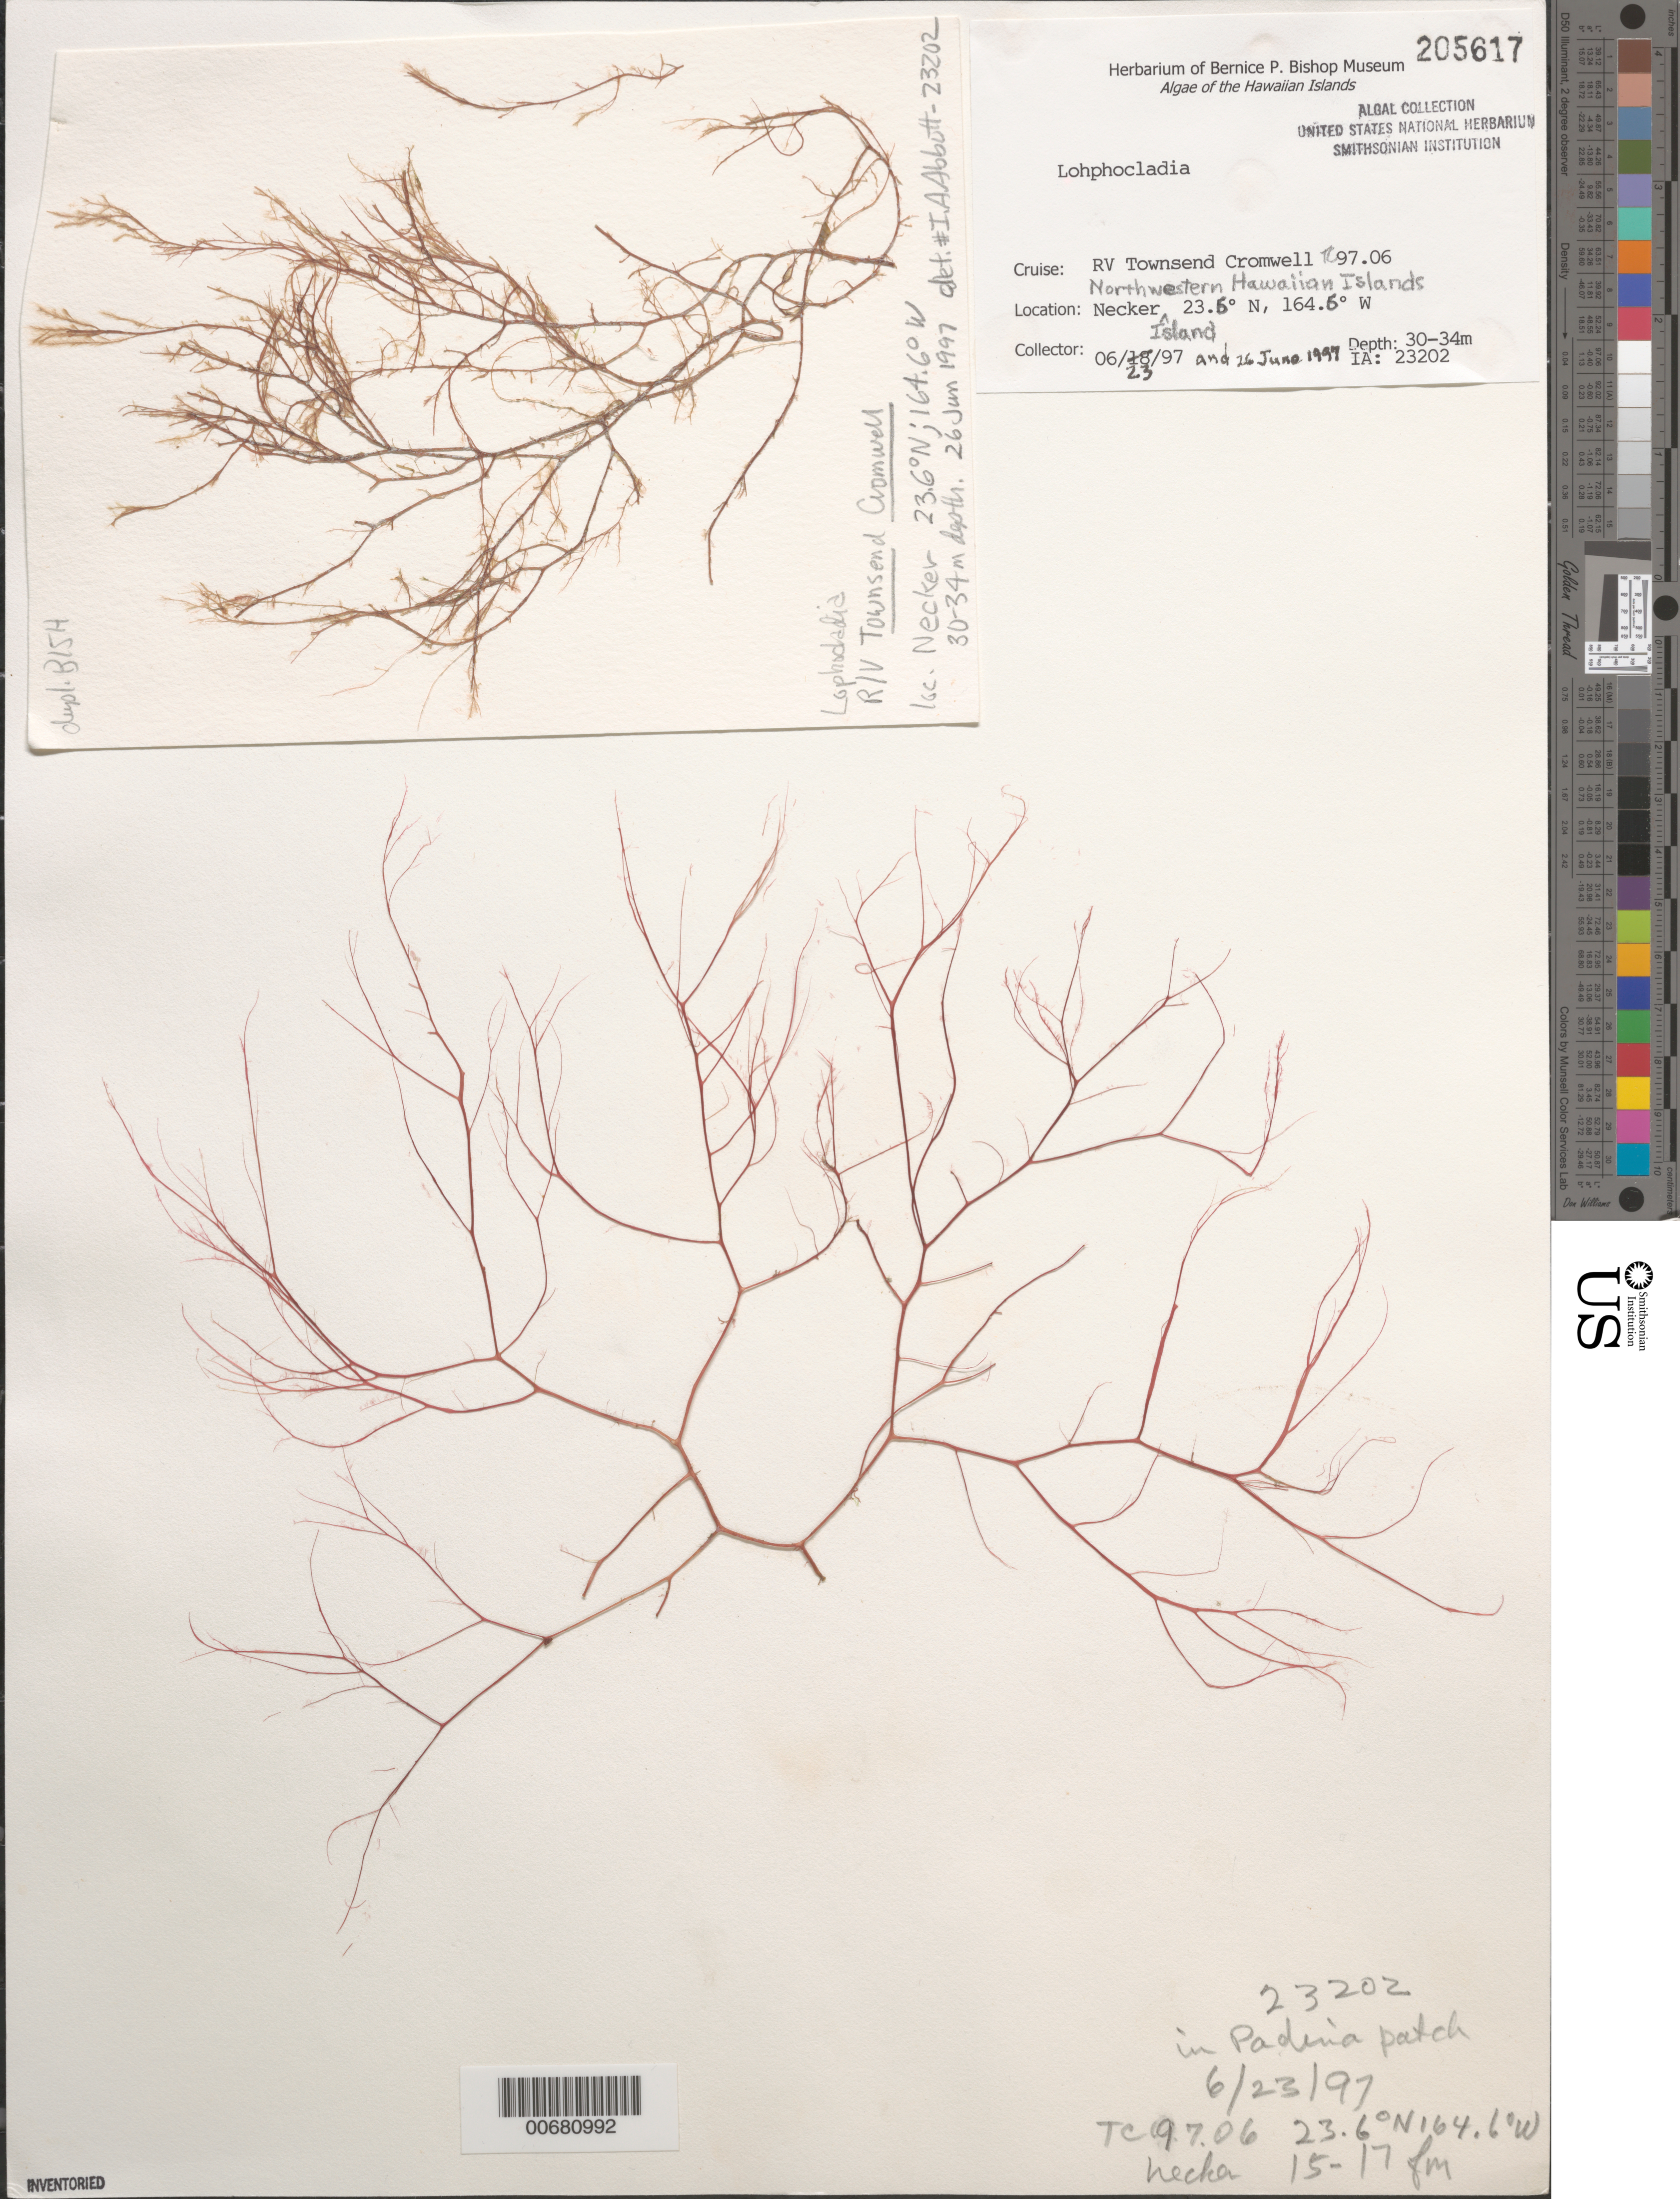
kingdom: Plantae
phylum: Rhodophyta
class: Florideophyceae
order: Ceramiales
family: Rhodomelaceae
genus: Lophocladia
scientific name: Lophocladia sp.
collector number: IAA 23202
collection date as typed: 23 Jun 1997 and 26 Jun 1997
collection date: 1997-06-23,1997-06-26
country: United States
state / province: Hawaii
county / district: Honolulu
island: Necker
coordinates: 23.6 N, 164.6 W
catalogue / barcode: US 205617